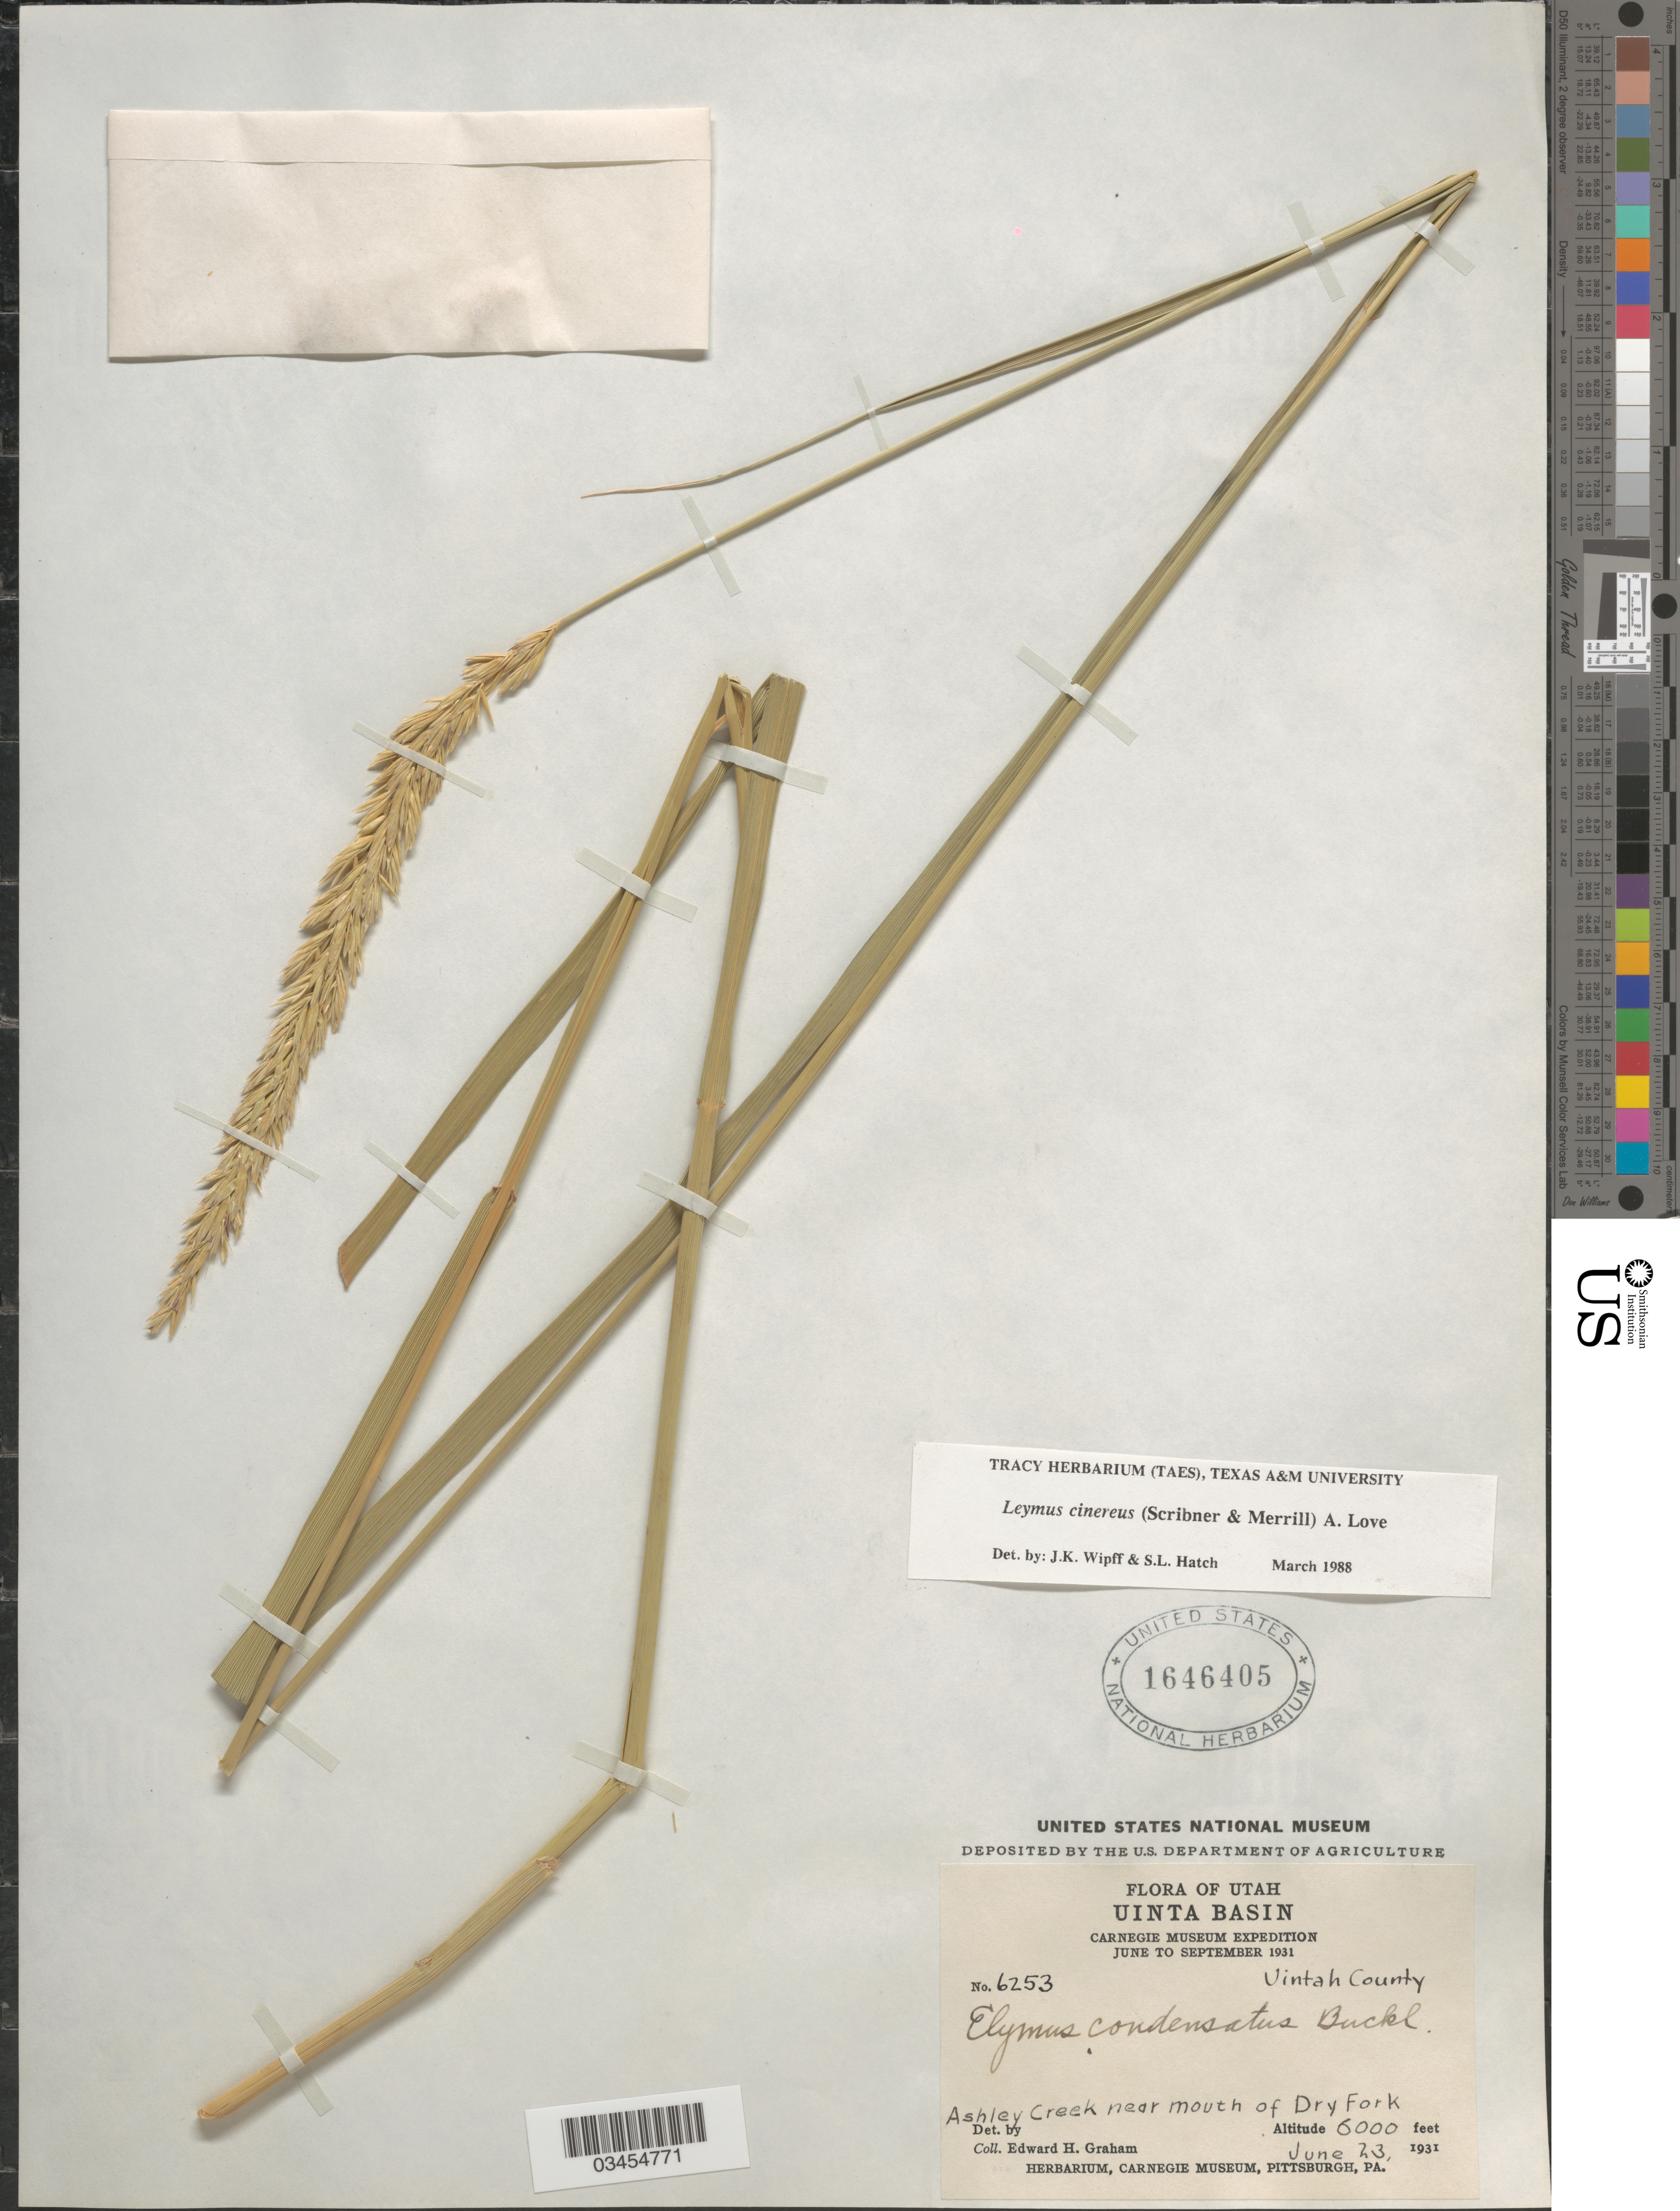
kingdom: Plantae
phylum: Tracheophyta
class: Liliopsida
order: Poales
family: Poaceae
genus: Leymus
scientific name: Leymus cinereus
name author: (Scribn. & Merr.) Á. Löve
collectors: E. H. Graham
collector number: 6253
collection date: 1931-06-23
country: United States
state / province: Utah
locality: Uinta Basin. Carnegie Museum Expedition June to September 1931. Uintah County. Ashley Creek near mouth of Dry Fork.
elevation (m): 1829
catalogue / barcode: US 1646405